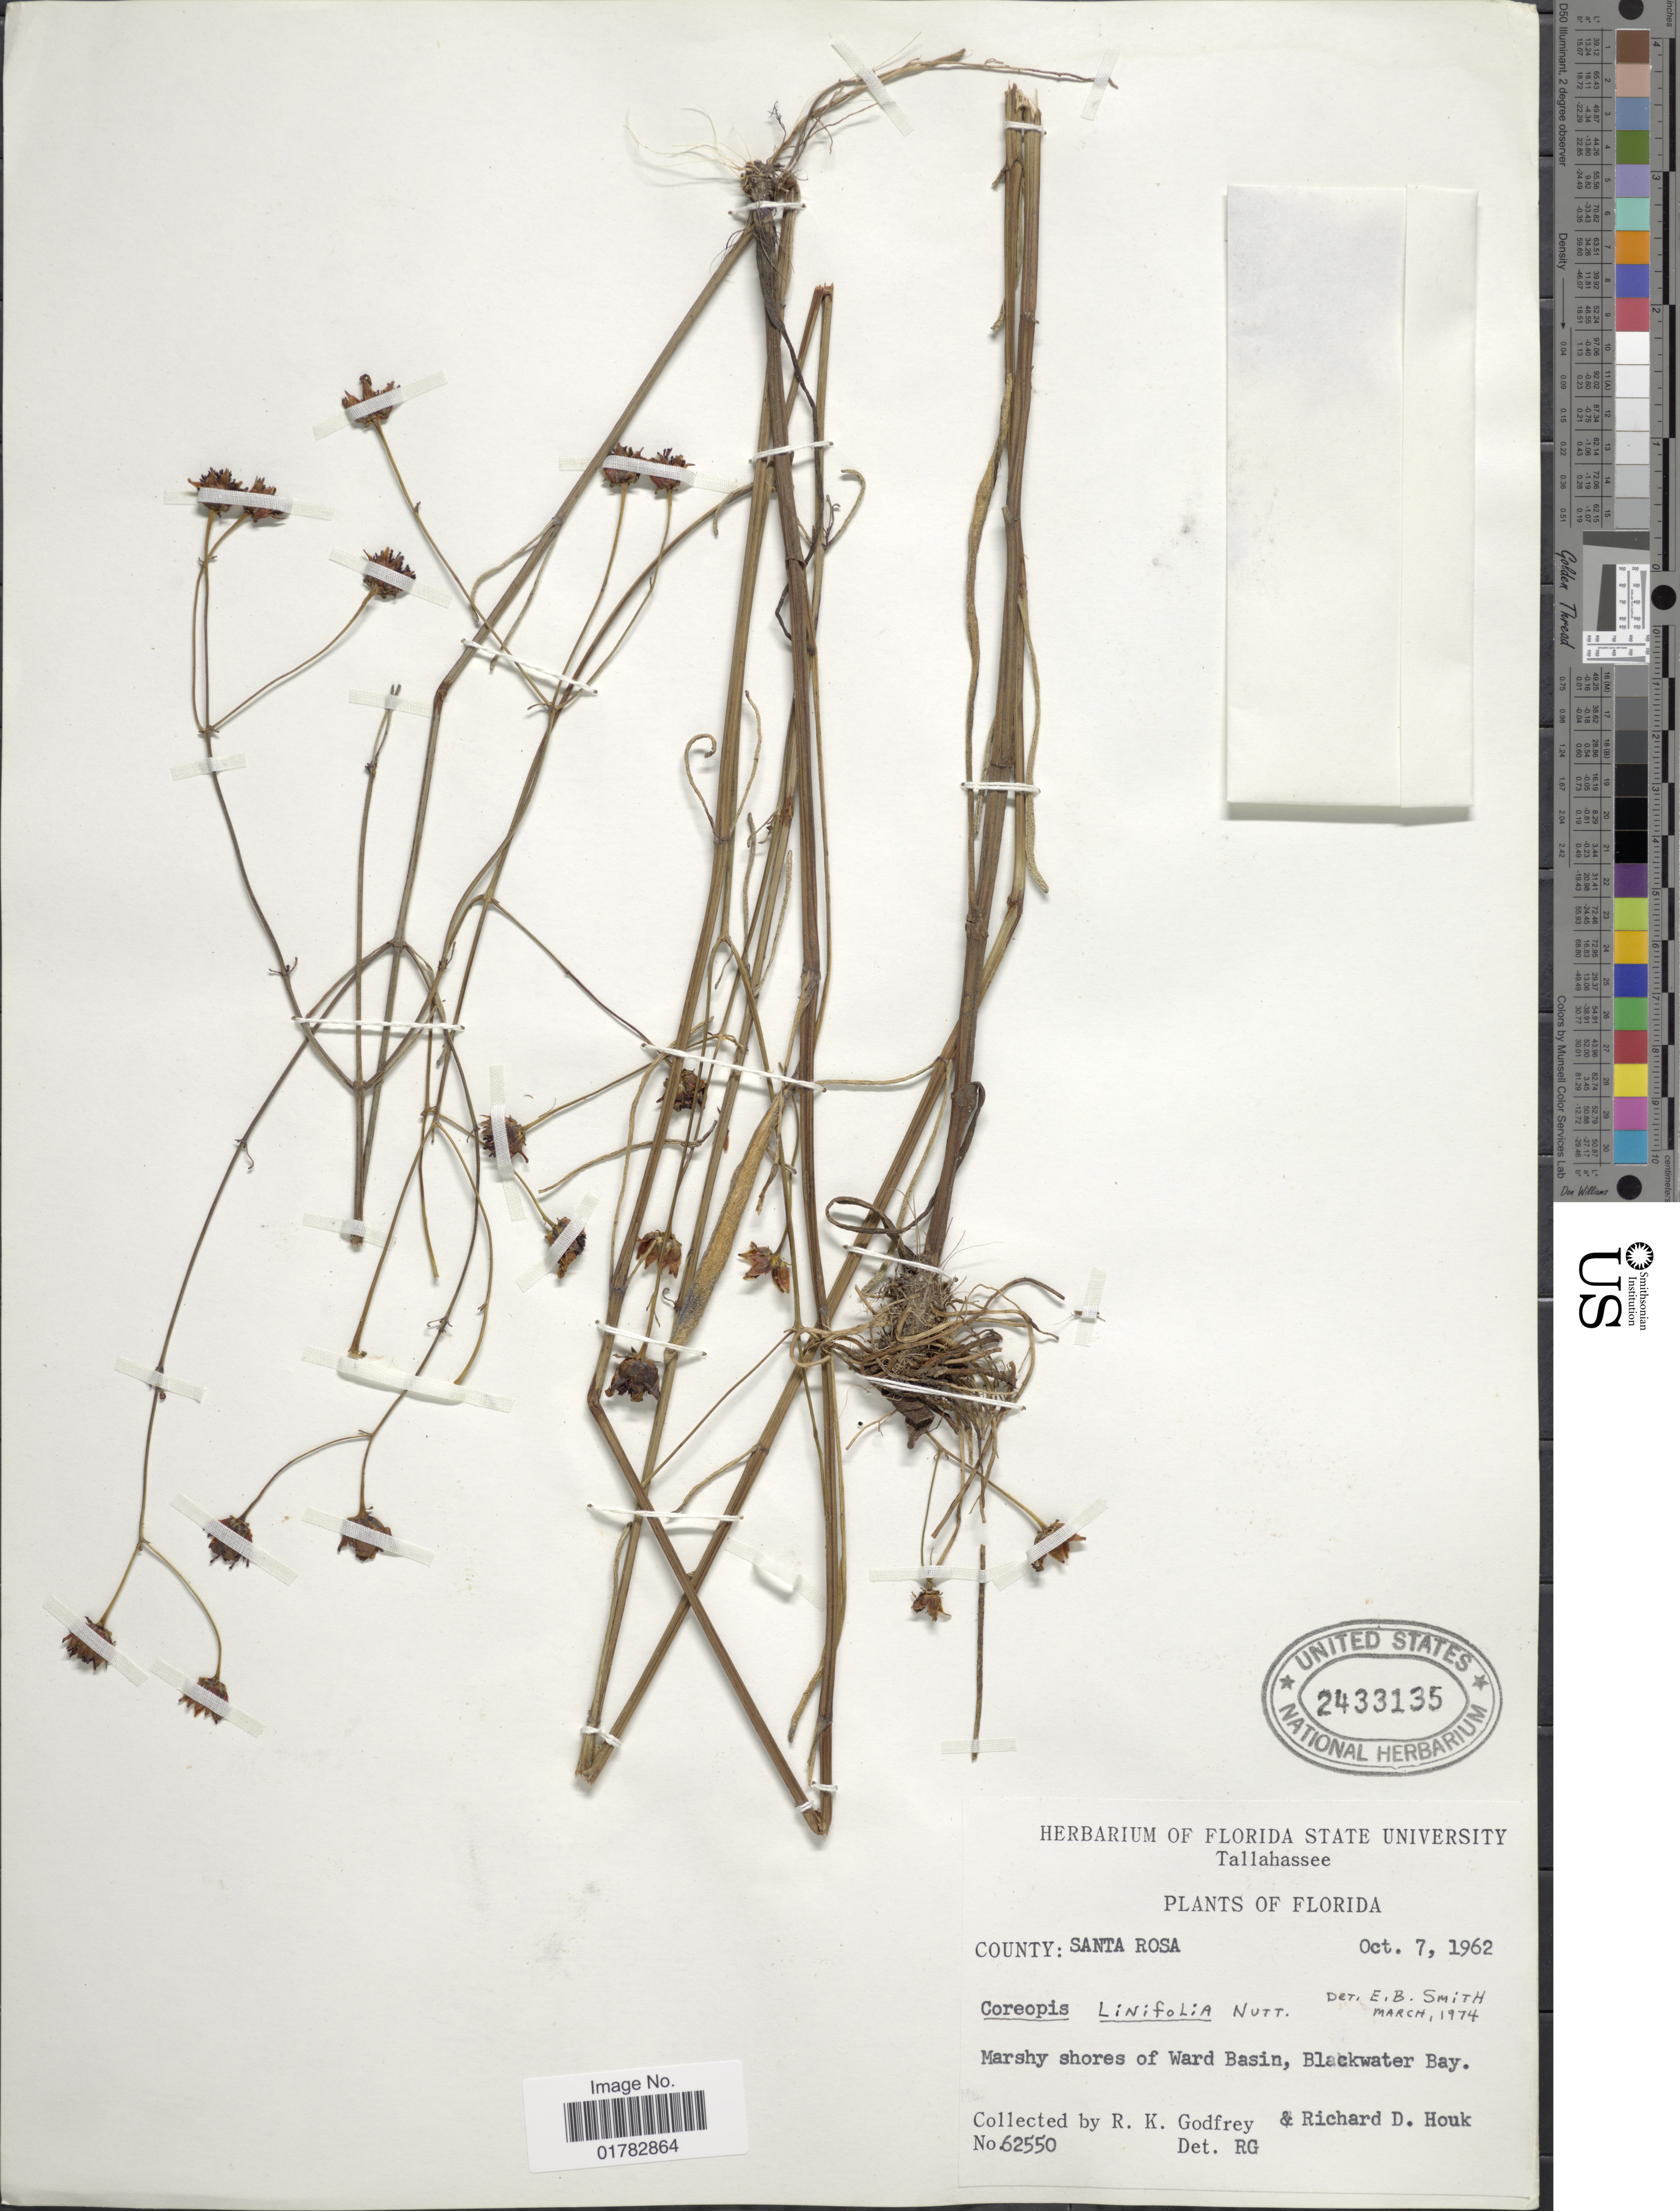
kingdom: Plantae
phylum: Tracheophyta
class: Magnoliopsida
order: Asterales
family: Asteraceae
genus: Coreopsis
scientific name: Coreopsis linifolia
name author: Nutt.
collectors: R. K. Godfrey & R. Houk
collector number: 62550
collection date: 1962-10-07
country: United States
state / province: Florida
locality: County: Santa Rosa, marshy shores of Ward Basin, Blackwater Bay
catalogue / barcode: US 2433135